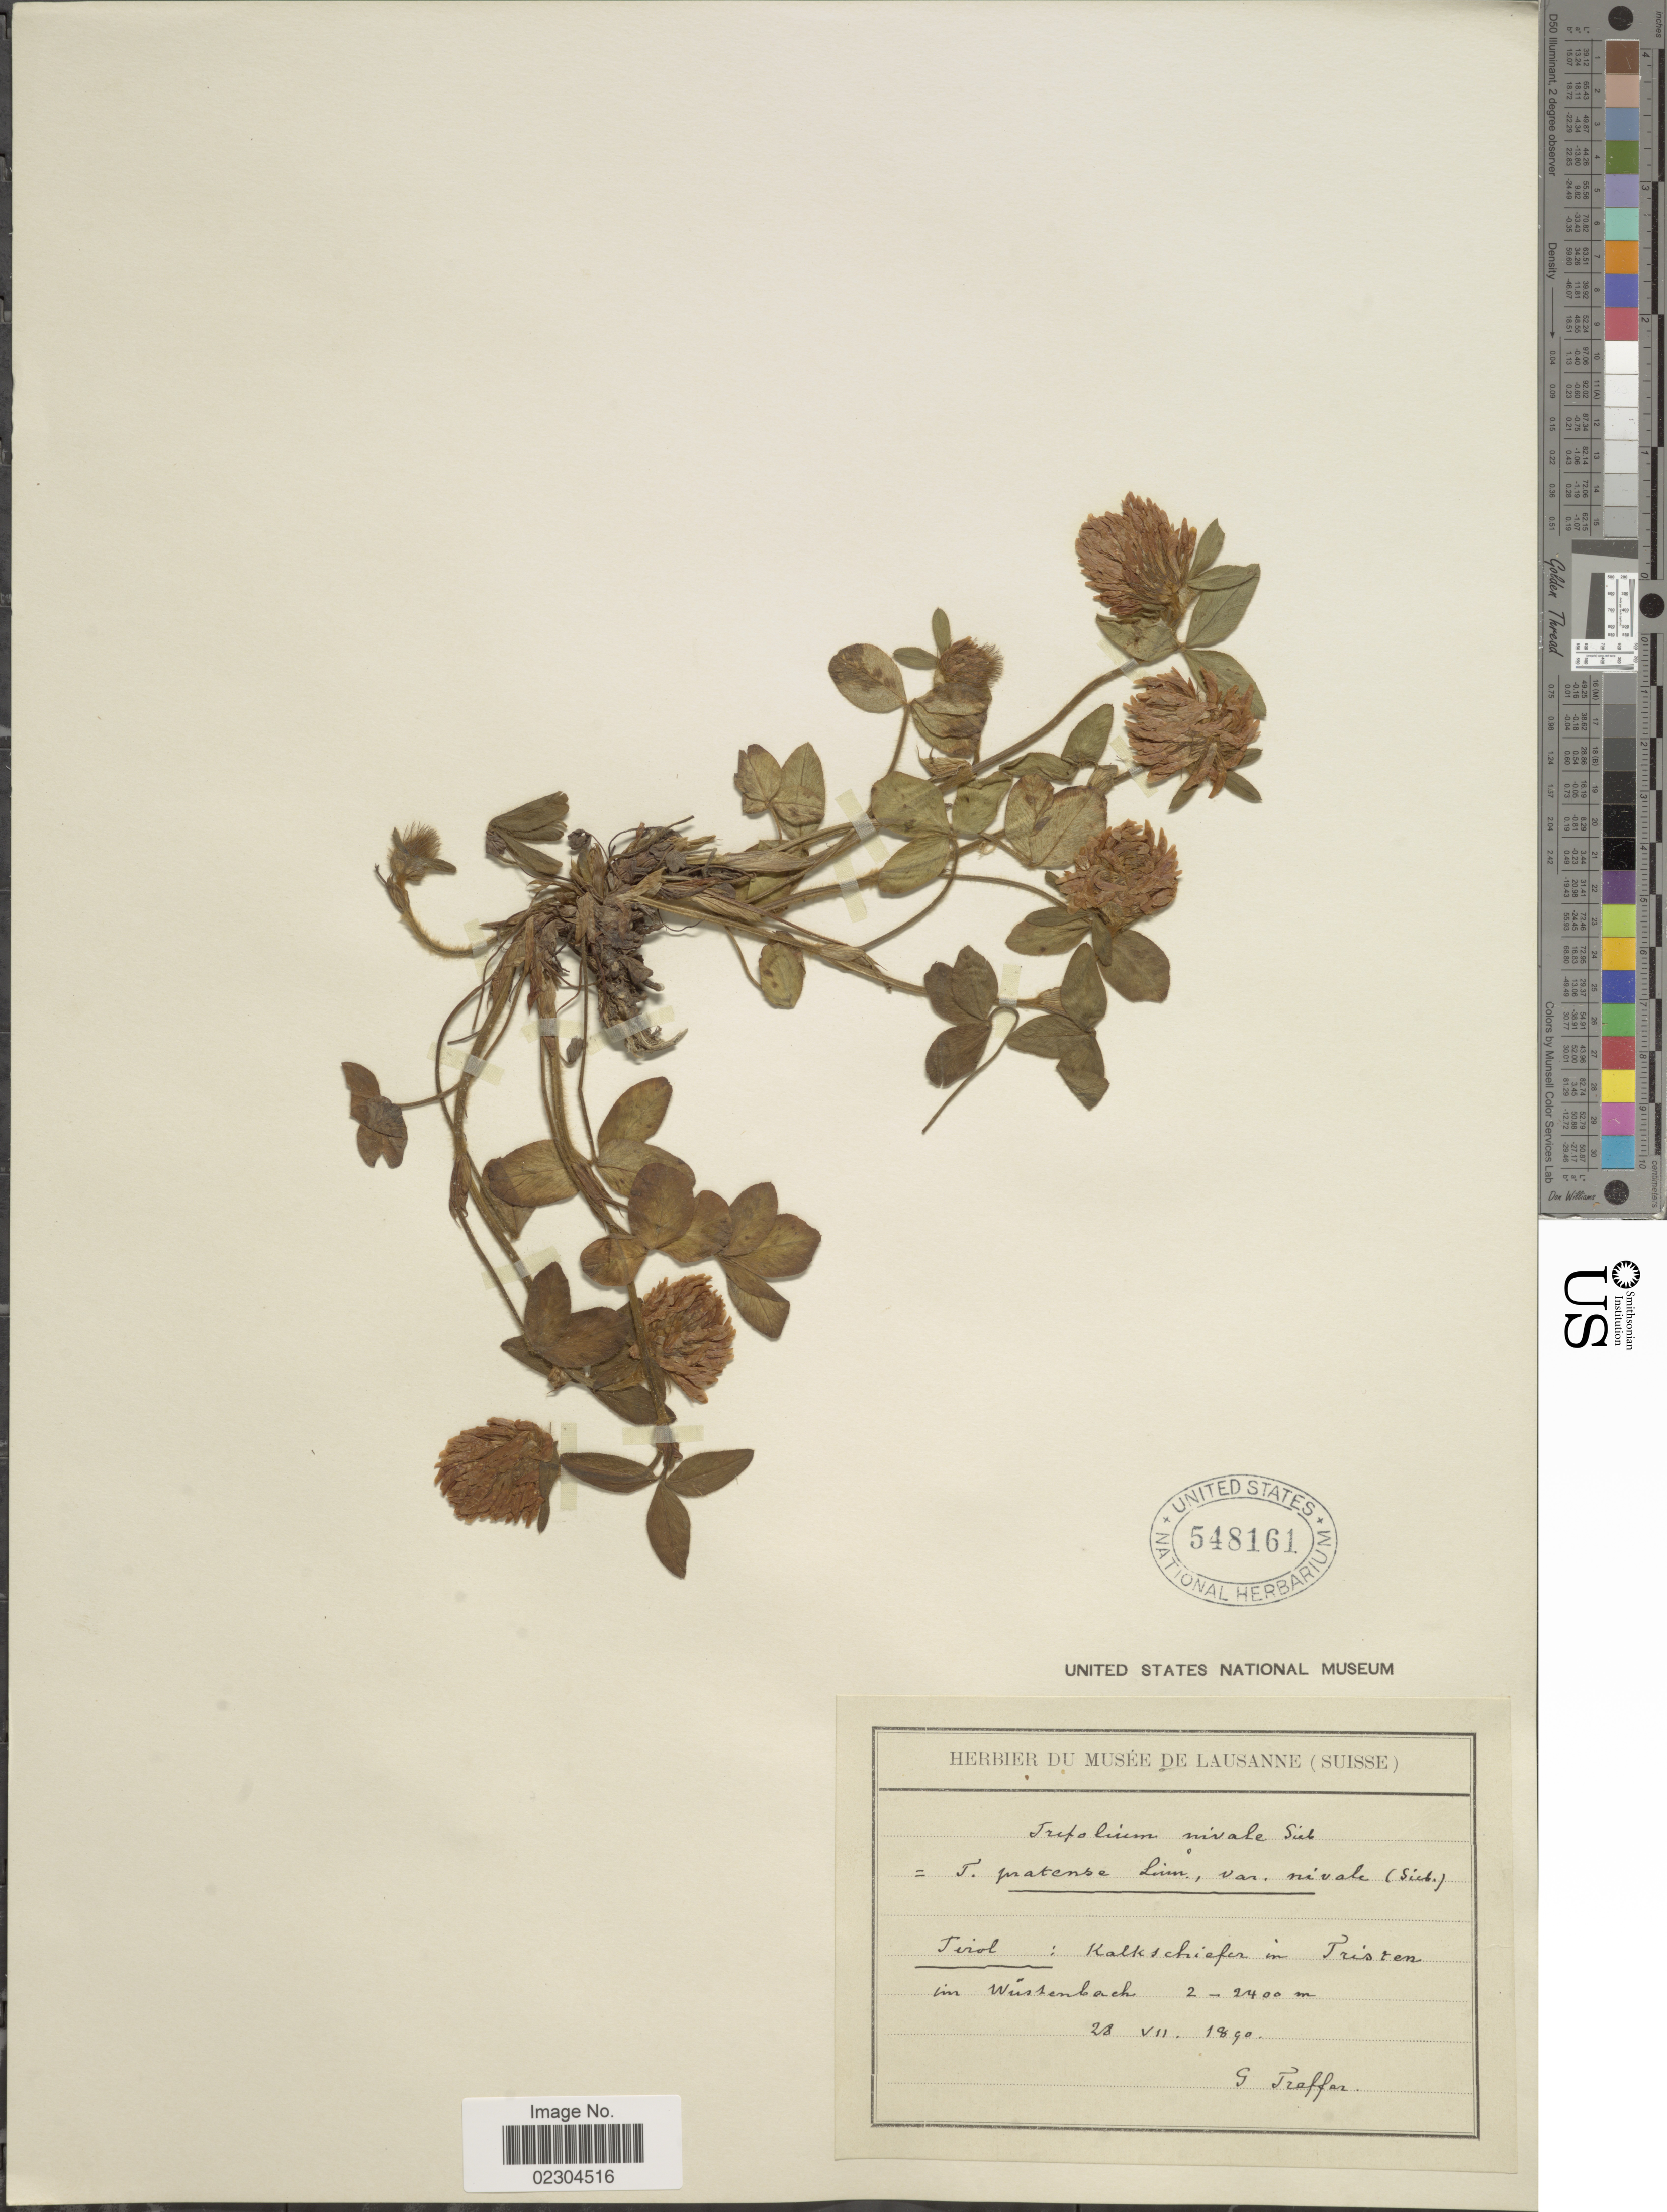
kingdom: Plantae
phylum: Tracheophyta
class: Magnoliopsida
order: Fabales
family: Fabaceae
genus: Trifolium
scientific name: Trifolium pratense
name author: L.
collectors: G. Treffer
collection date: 1890-07-28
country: Austria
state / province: Tirol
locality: Tirol: Kalkschiefer in Tristen im Wüstenbach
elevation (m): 2000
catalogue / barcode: US 548161